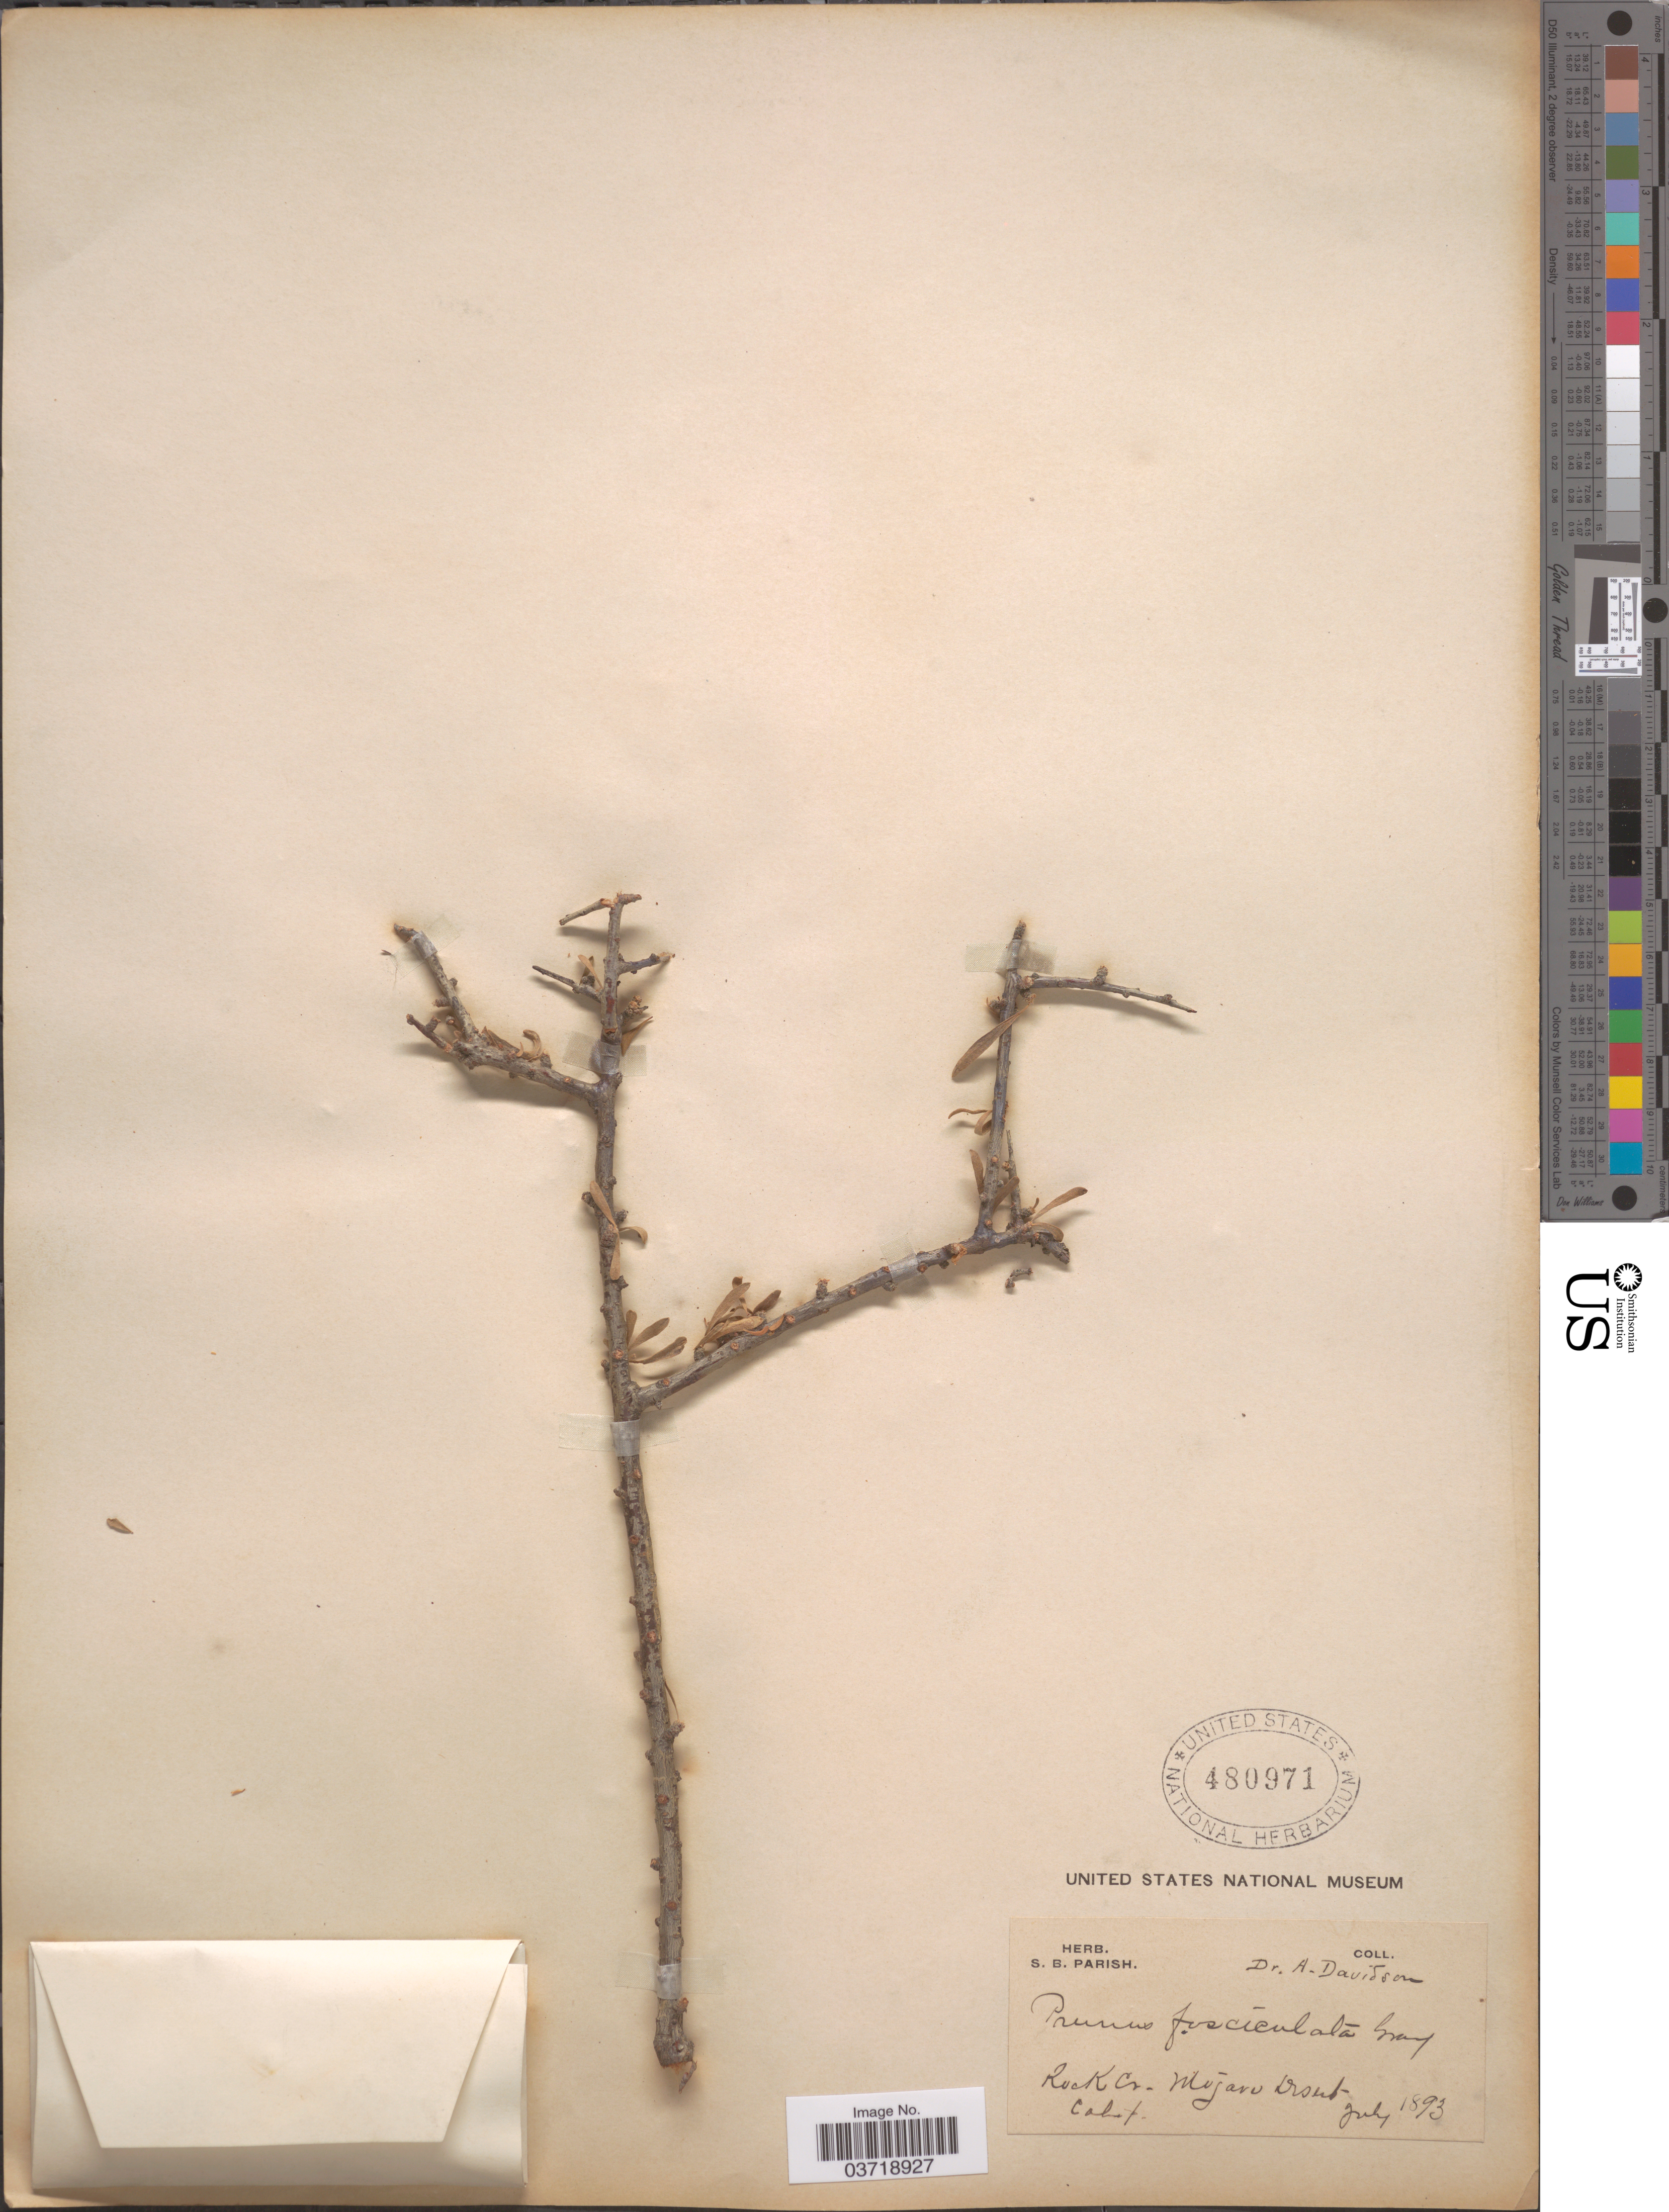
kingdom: Plantae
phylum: Tracheophyta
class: Magnoliopsida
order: Rosales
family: Rosaceae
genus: Prunus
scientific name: Prunus fasciculata var. fasciculata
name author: (Torr.) A. Gray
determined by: Strong, Mark T., (BOT), Smithsonian Institution - National Museum of Natural History (UNITED STATES)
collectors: A. Davidson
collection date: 1893-07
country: United States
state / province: California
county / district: San Bernardino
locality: Rock Cr. Mojave Desert.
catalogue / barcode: US 480971